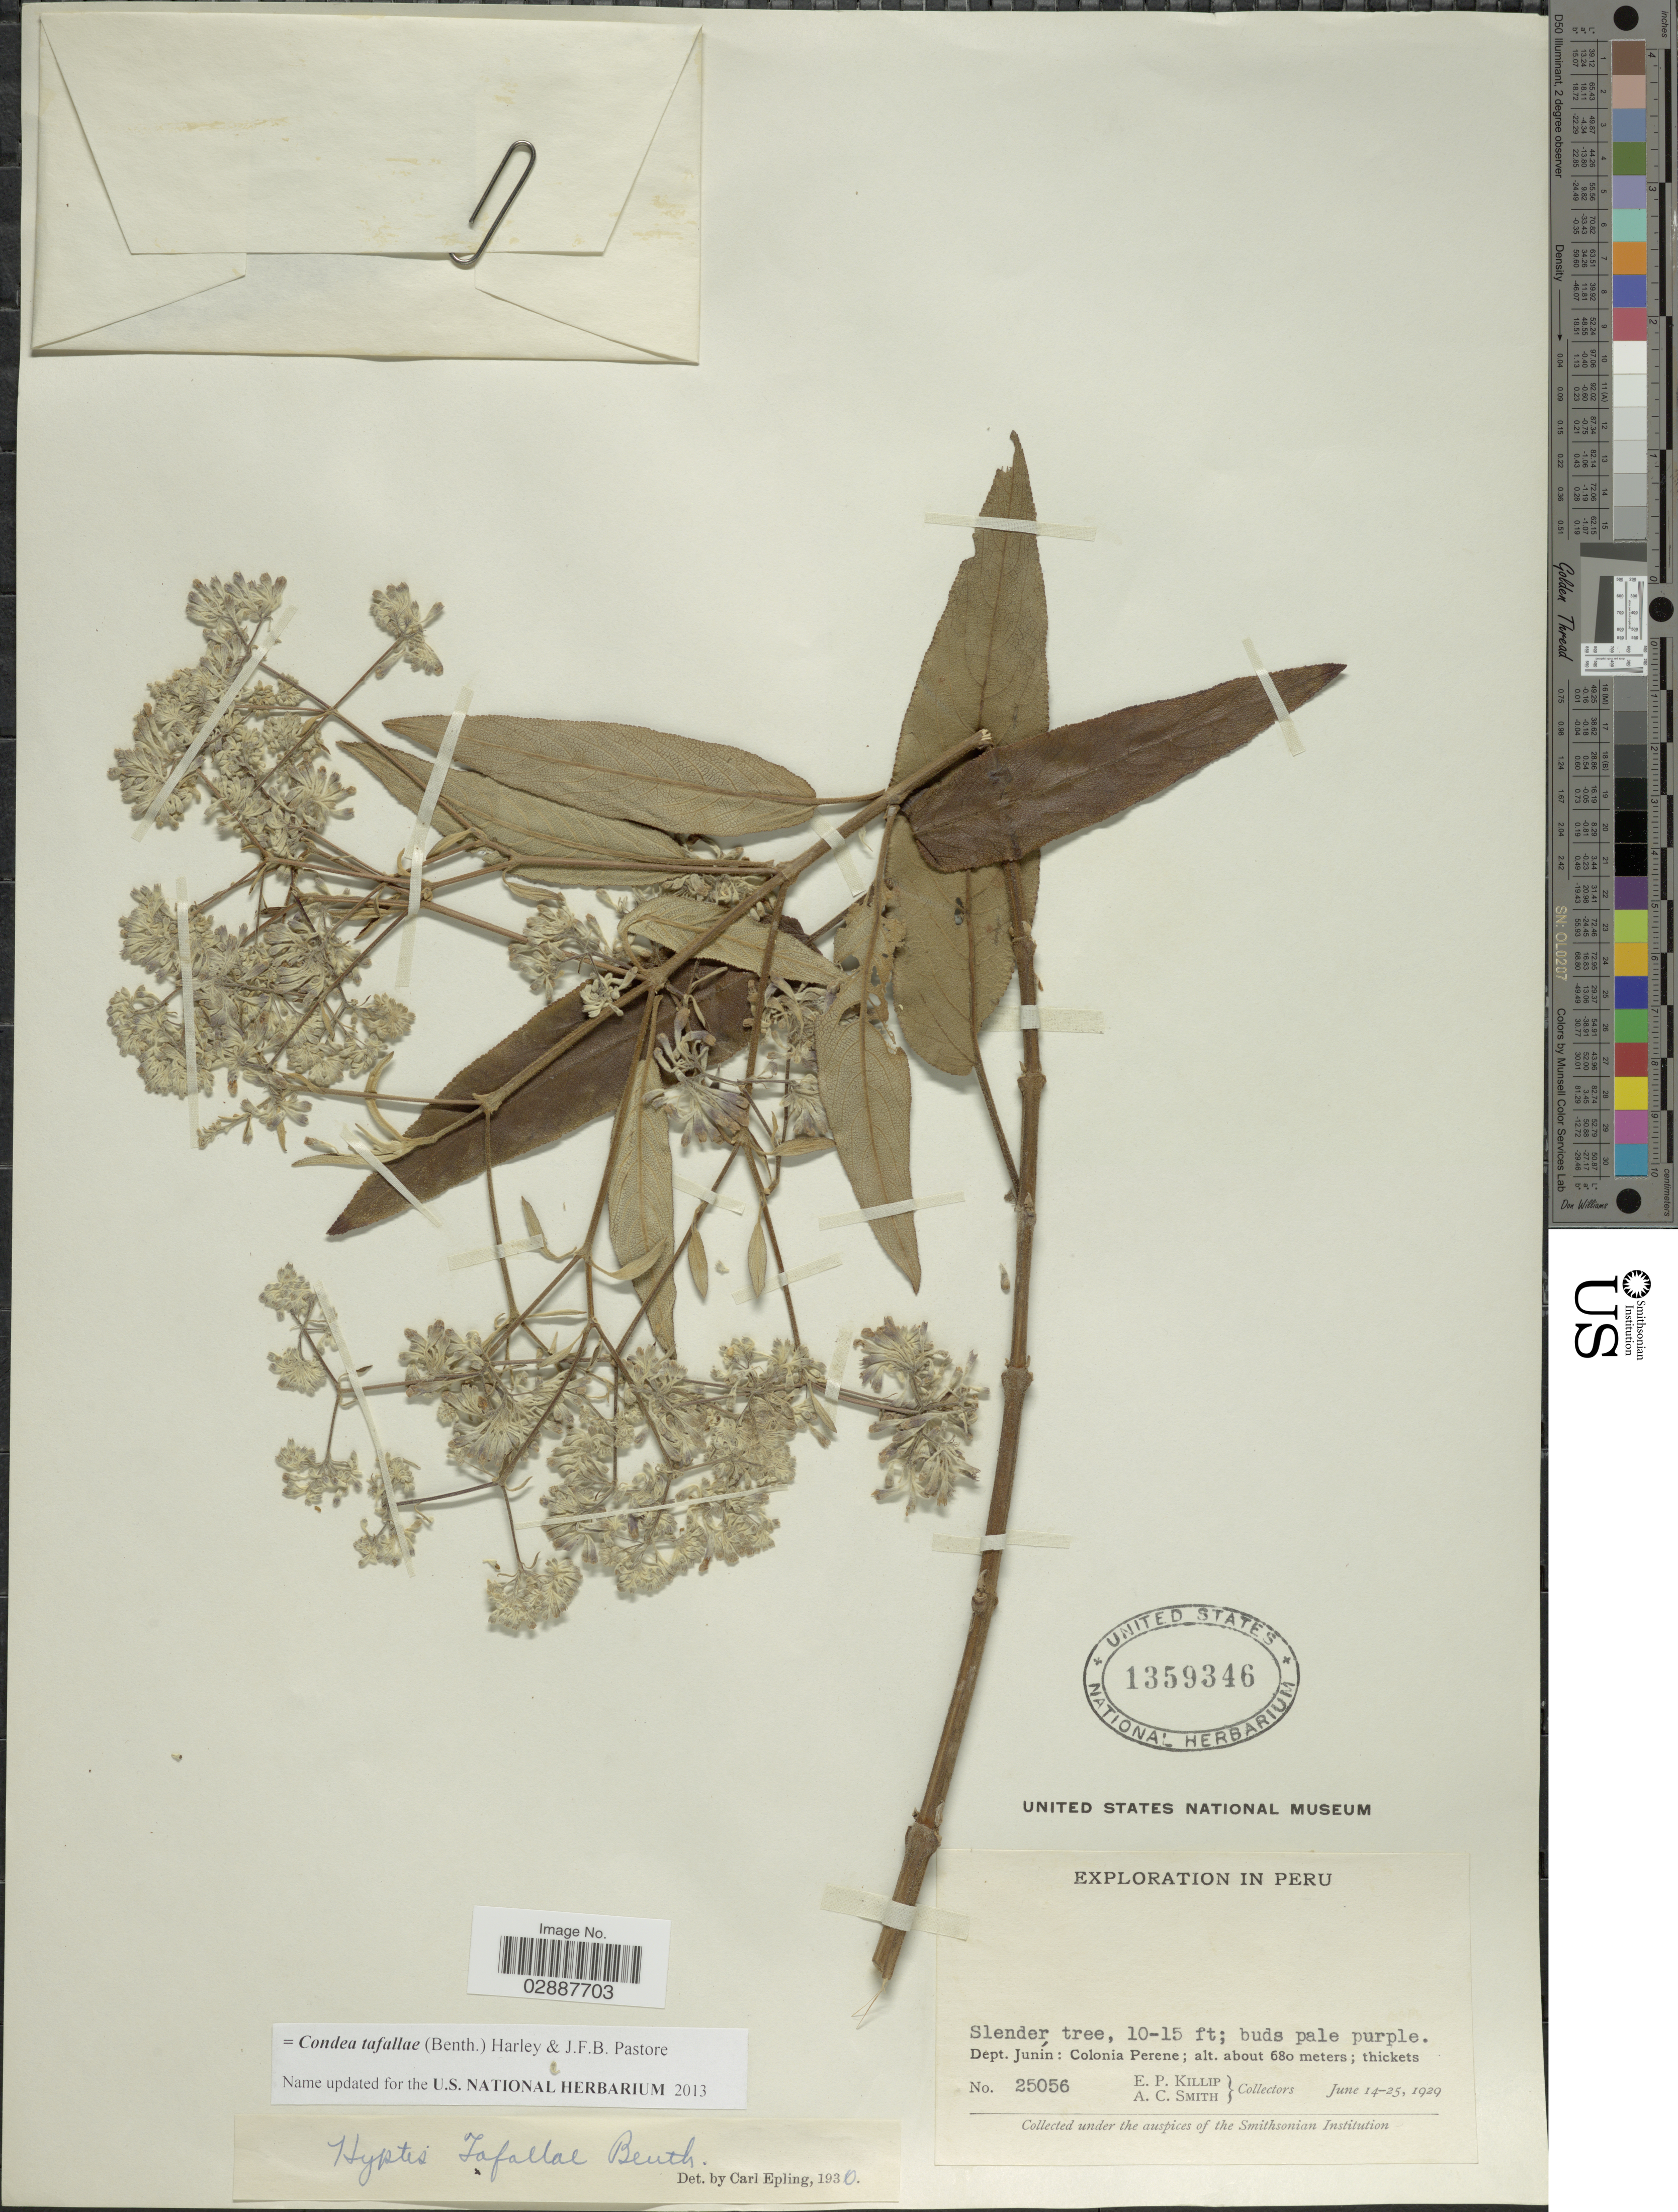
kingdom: Plantae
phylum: Tracheophyta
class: Magnoliopsida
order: Lamiales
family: Lamiaceae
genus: Condea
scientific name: Condea tafallae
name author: (Benth.) Harley & J.F.B. Pastore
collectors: E. P. Killip & A. C. Smith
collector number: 25056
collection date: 1929-06-14/1929-06-25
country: Peru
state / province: Junín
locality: Depy. Junín: Colonia Perene.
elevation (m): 680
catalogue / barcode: US 1359346